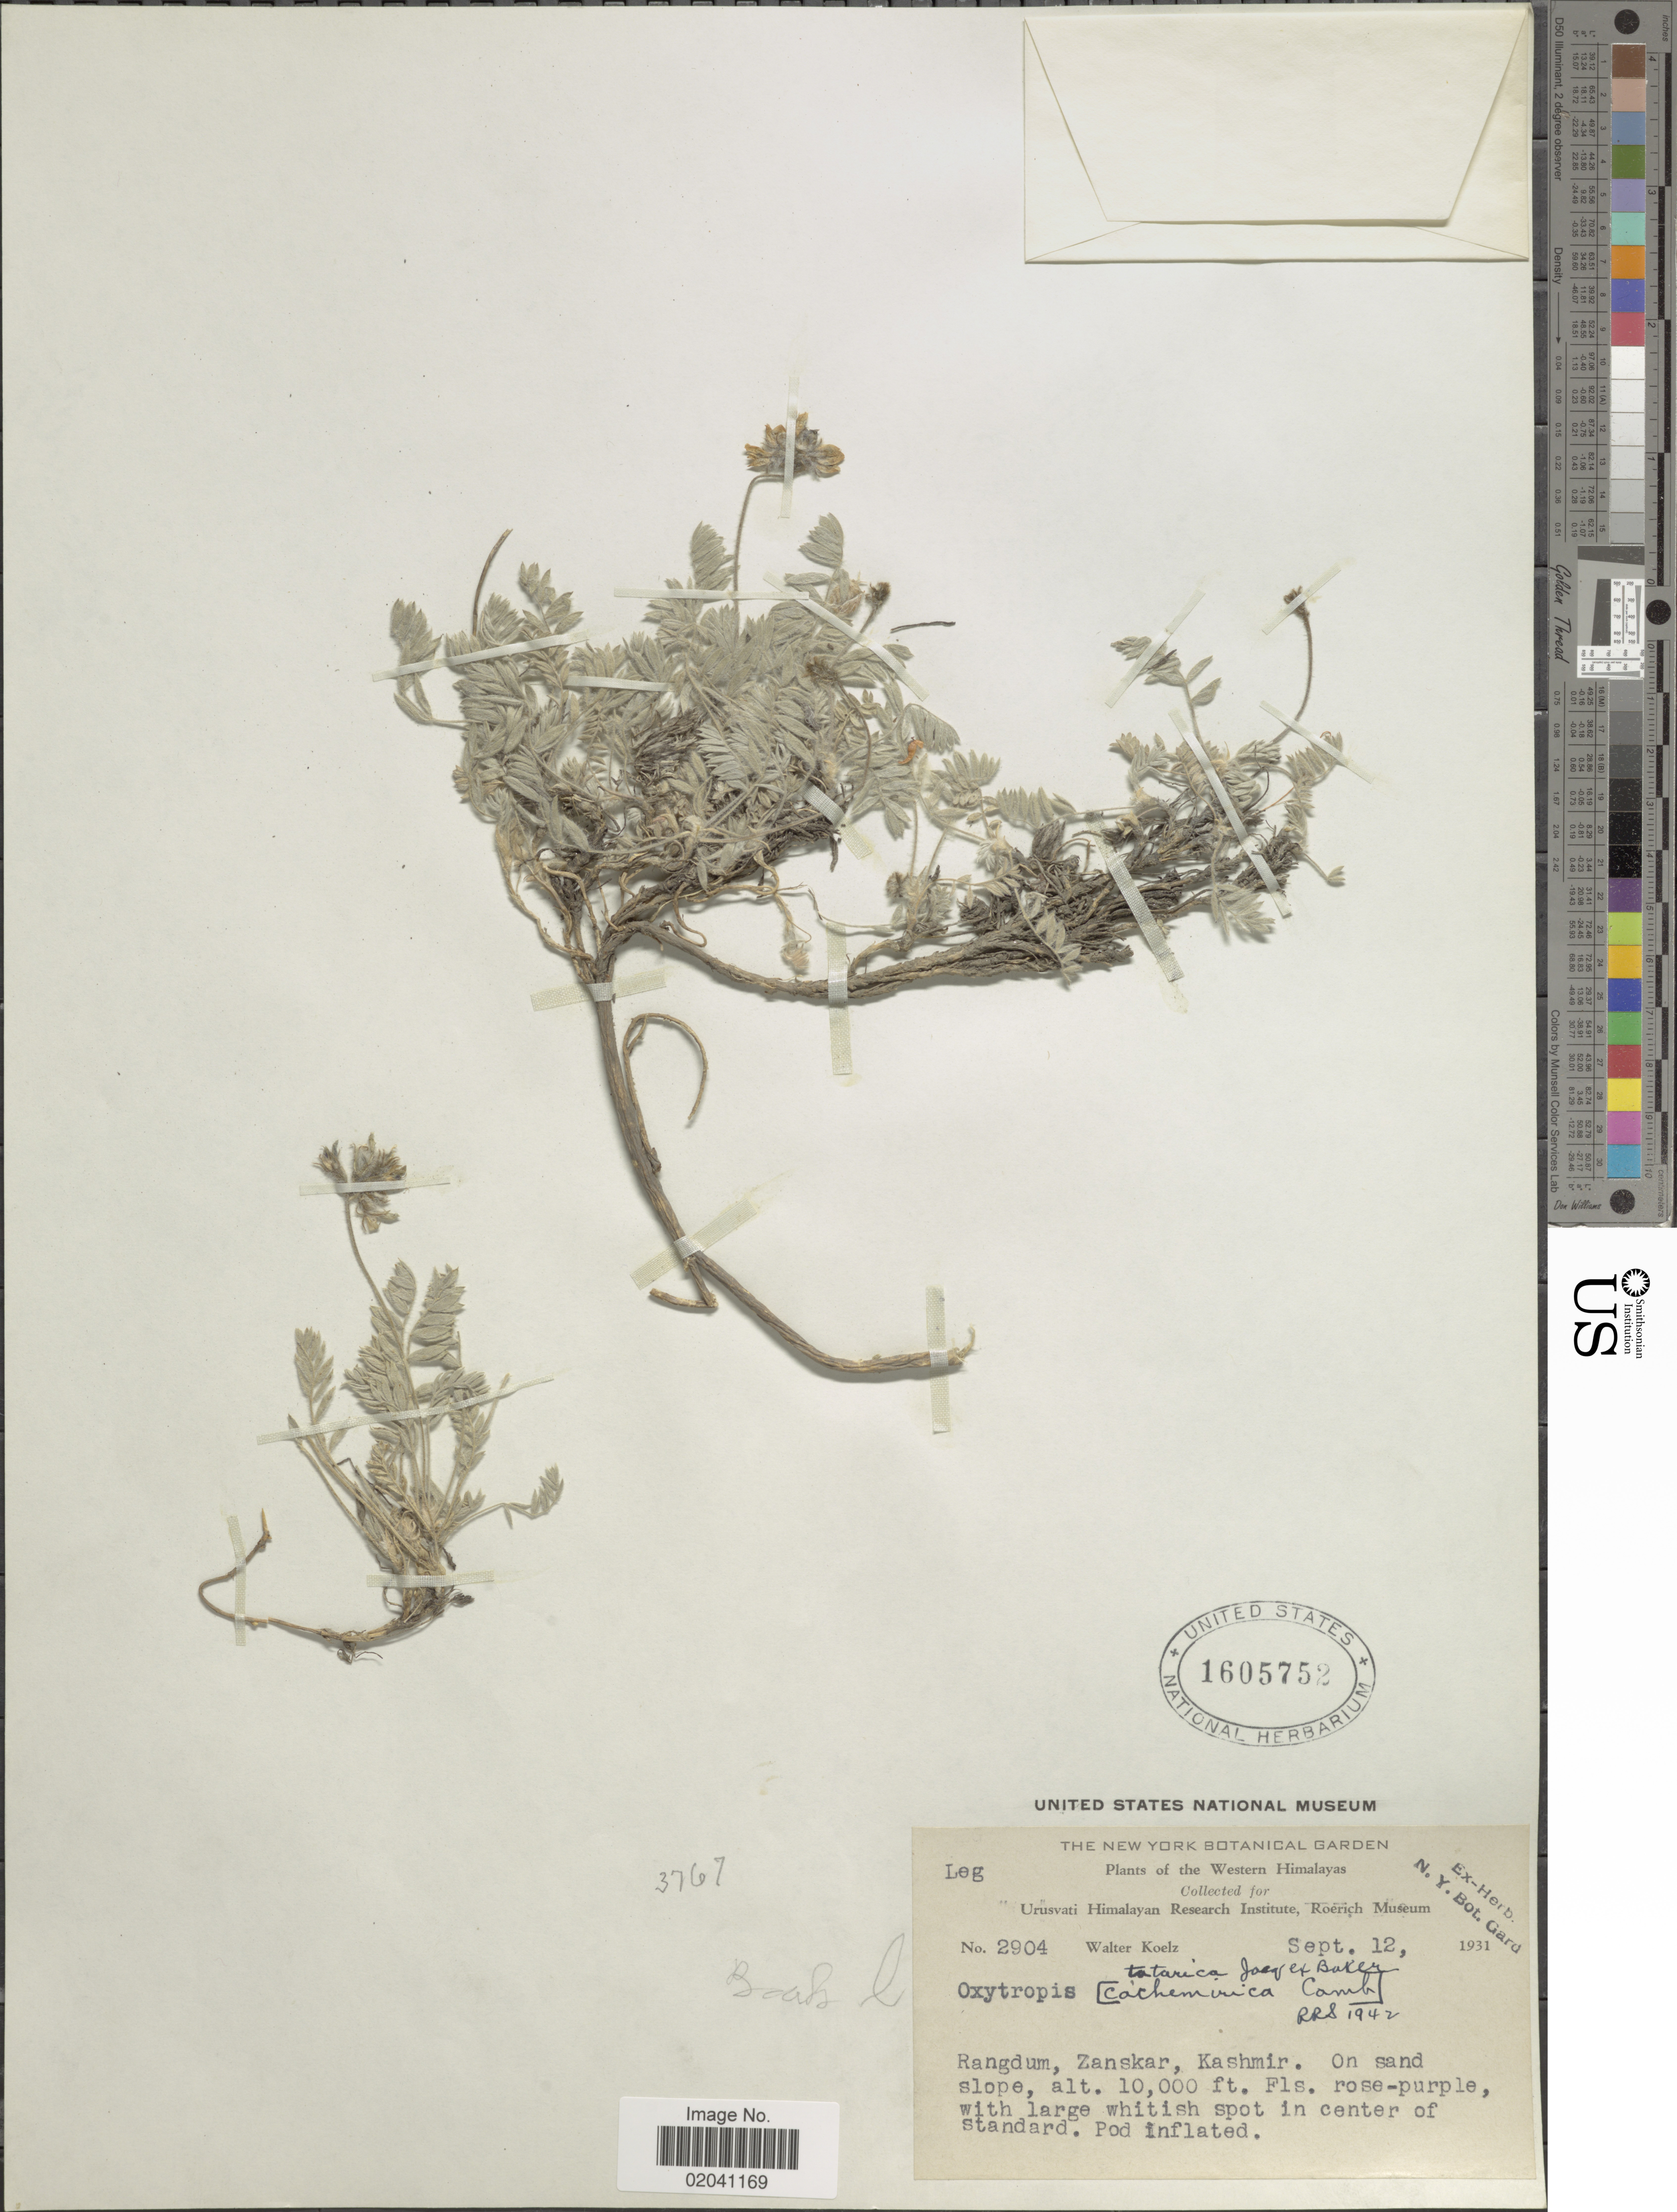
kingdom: Plantae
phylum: Tracheophyta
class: Magnoliopsida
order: Fabales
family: Fabaceae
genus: Oxytropis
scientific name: Oxytropis tatarica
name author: Baker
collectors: W. N. Koelz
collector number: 2904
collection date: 1931-09-12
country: India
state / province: Jammu and Kashmir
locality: Western Himalayas. Rangdum, Zanskar, Kashmir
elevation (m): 3048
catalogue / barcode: US 1605752